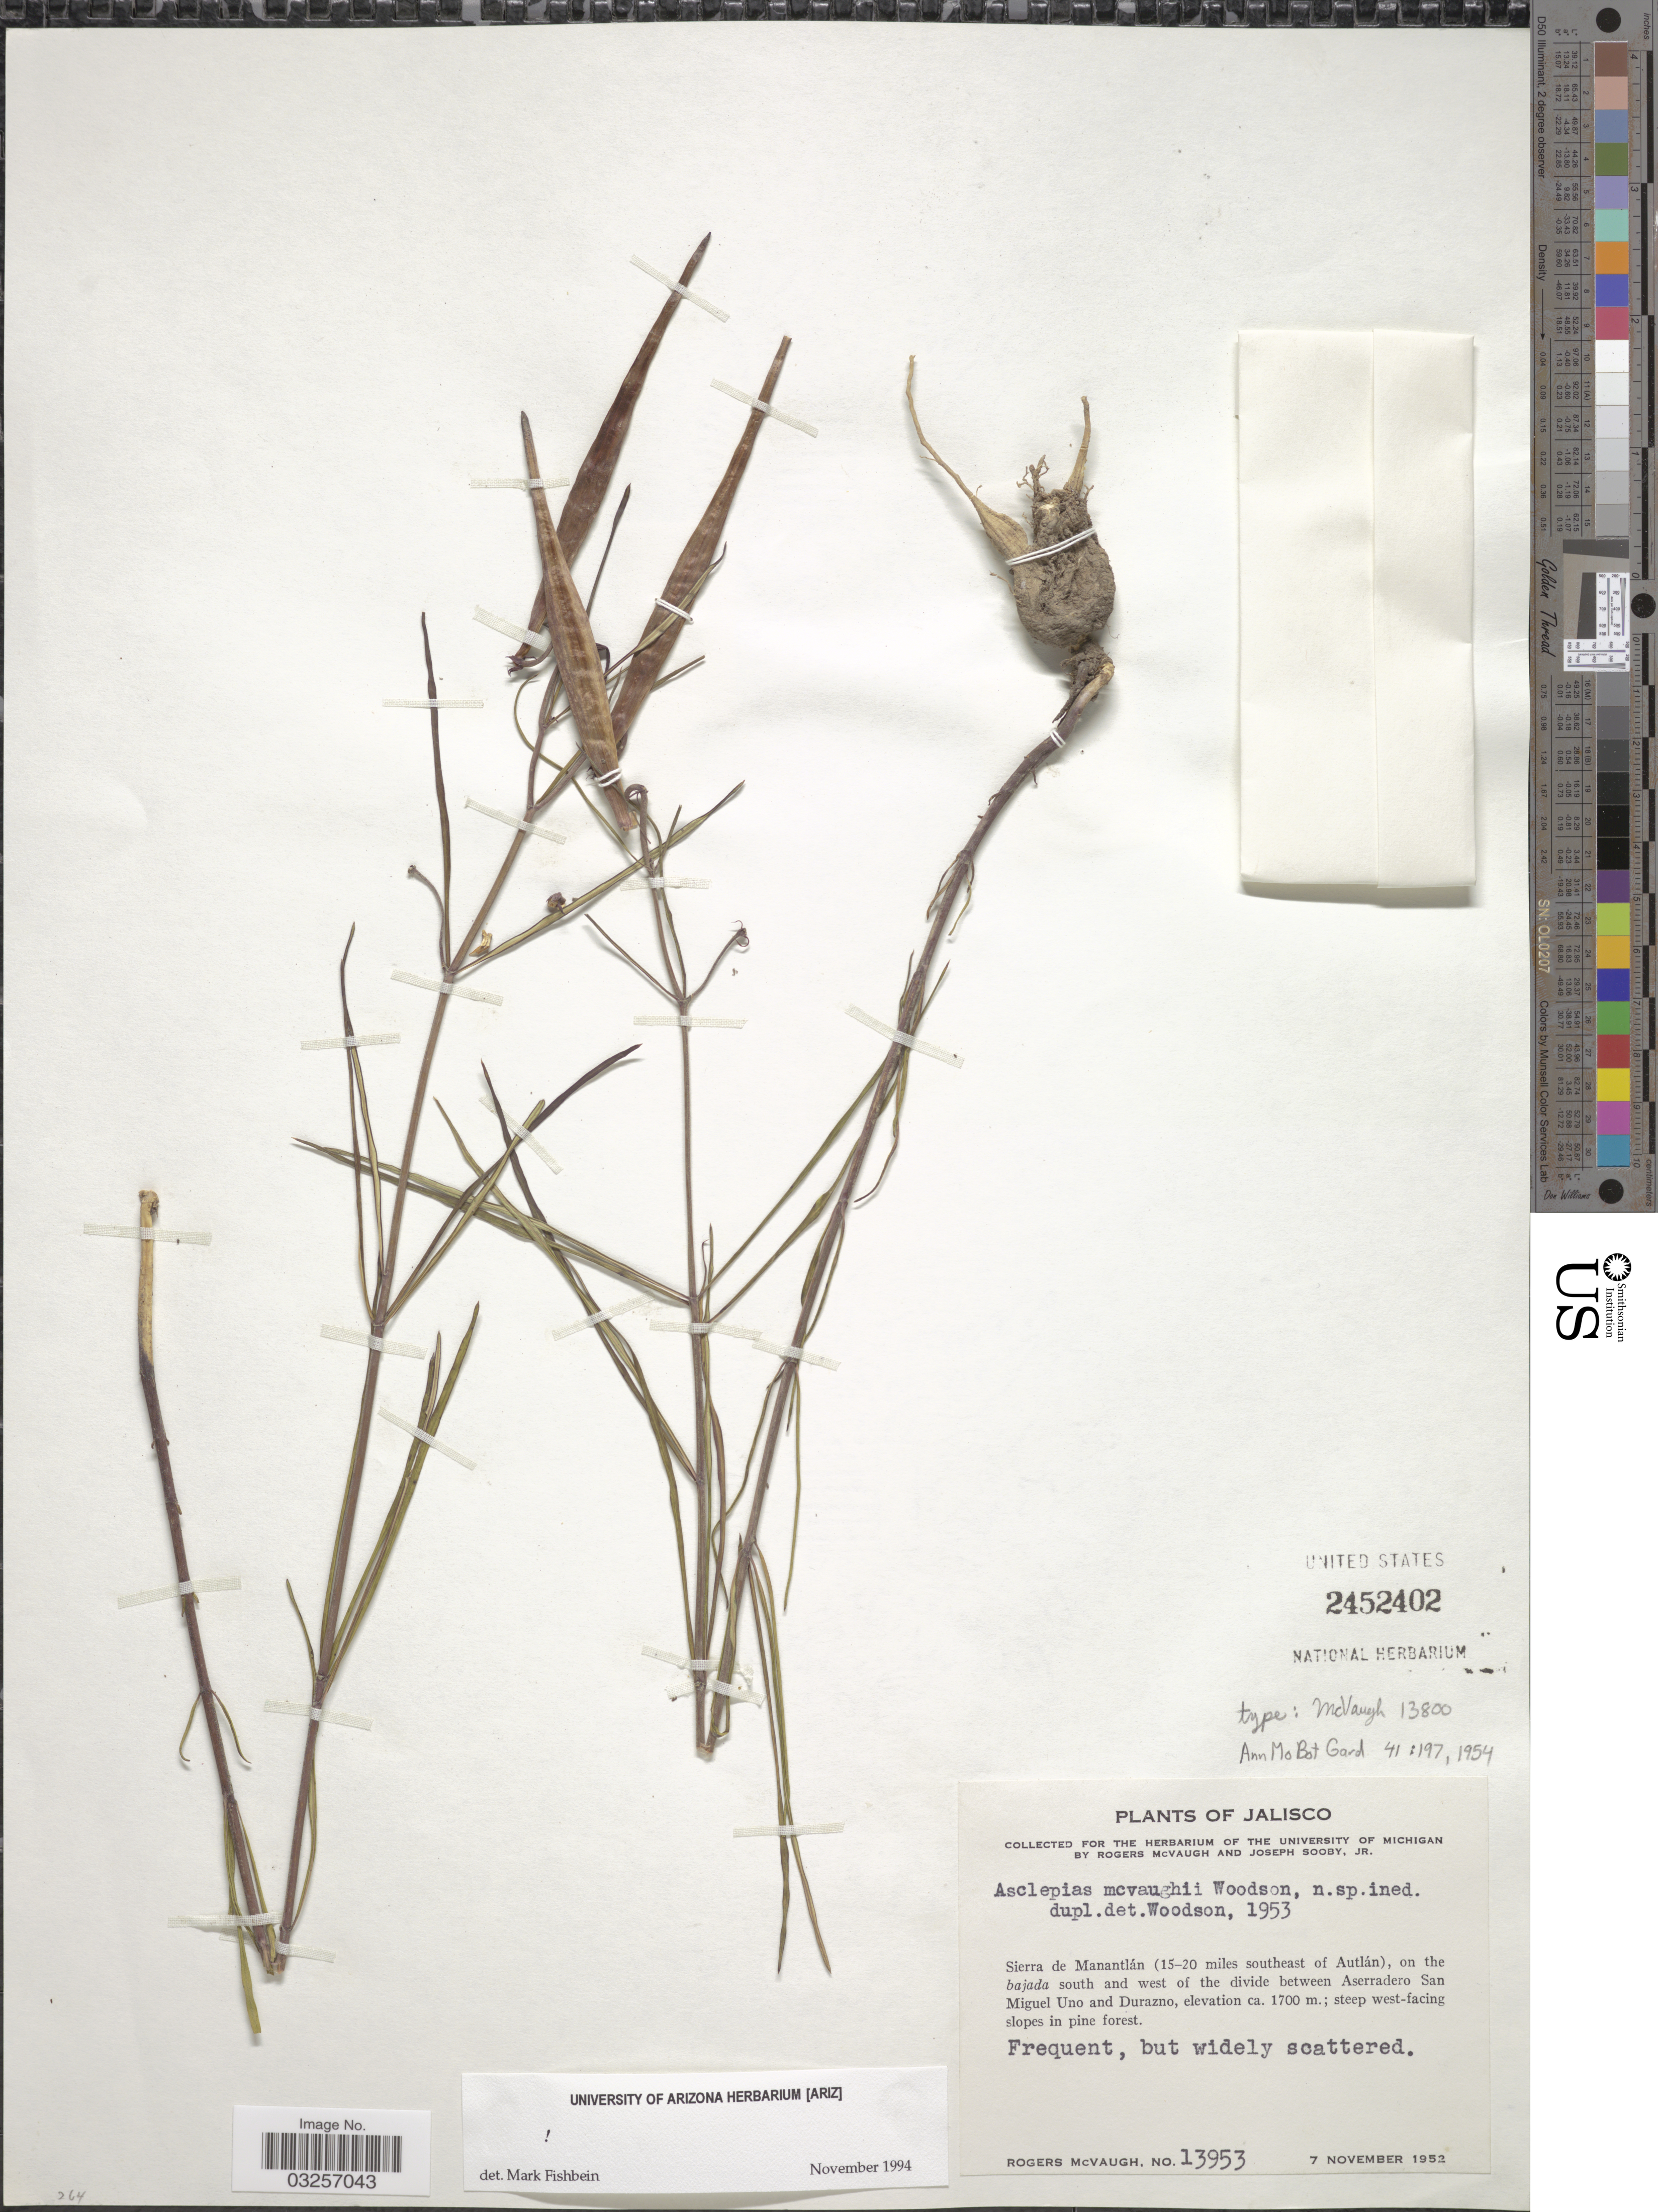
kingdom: Plantae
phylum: Tracheophyta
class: Magnoliopsida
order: Gentianales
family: Apocynaceae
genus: Asclepias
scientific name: Asclepias macvaughii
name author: Woodson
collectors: R. McVaugh & J. Sooby Jr.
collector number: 13953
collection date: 1952-11-07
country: Mexico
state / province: Jalisco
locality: Sierra de Manantlán (15-20 miles southeast of Autlán), on the bajada south and west of the divide between Aserradero San Miguel Uno and Durazno.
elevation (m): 1700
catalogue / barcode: US 2452402